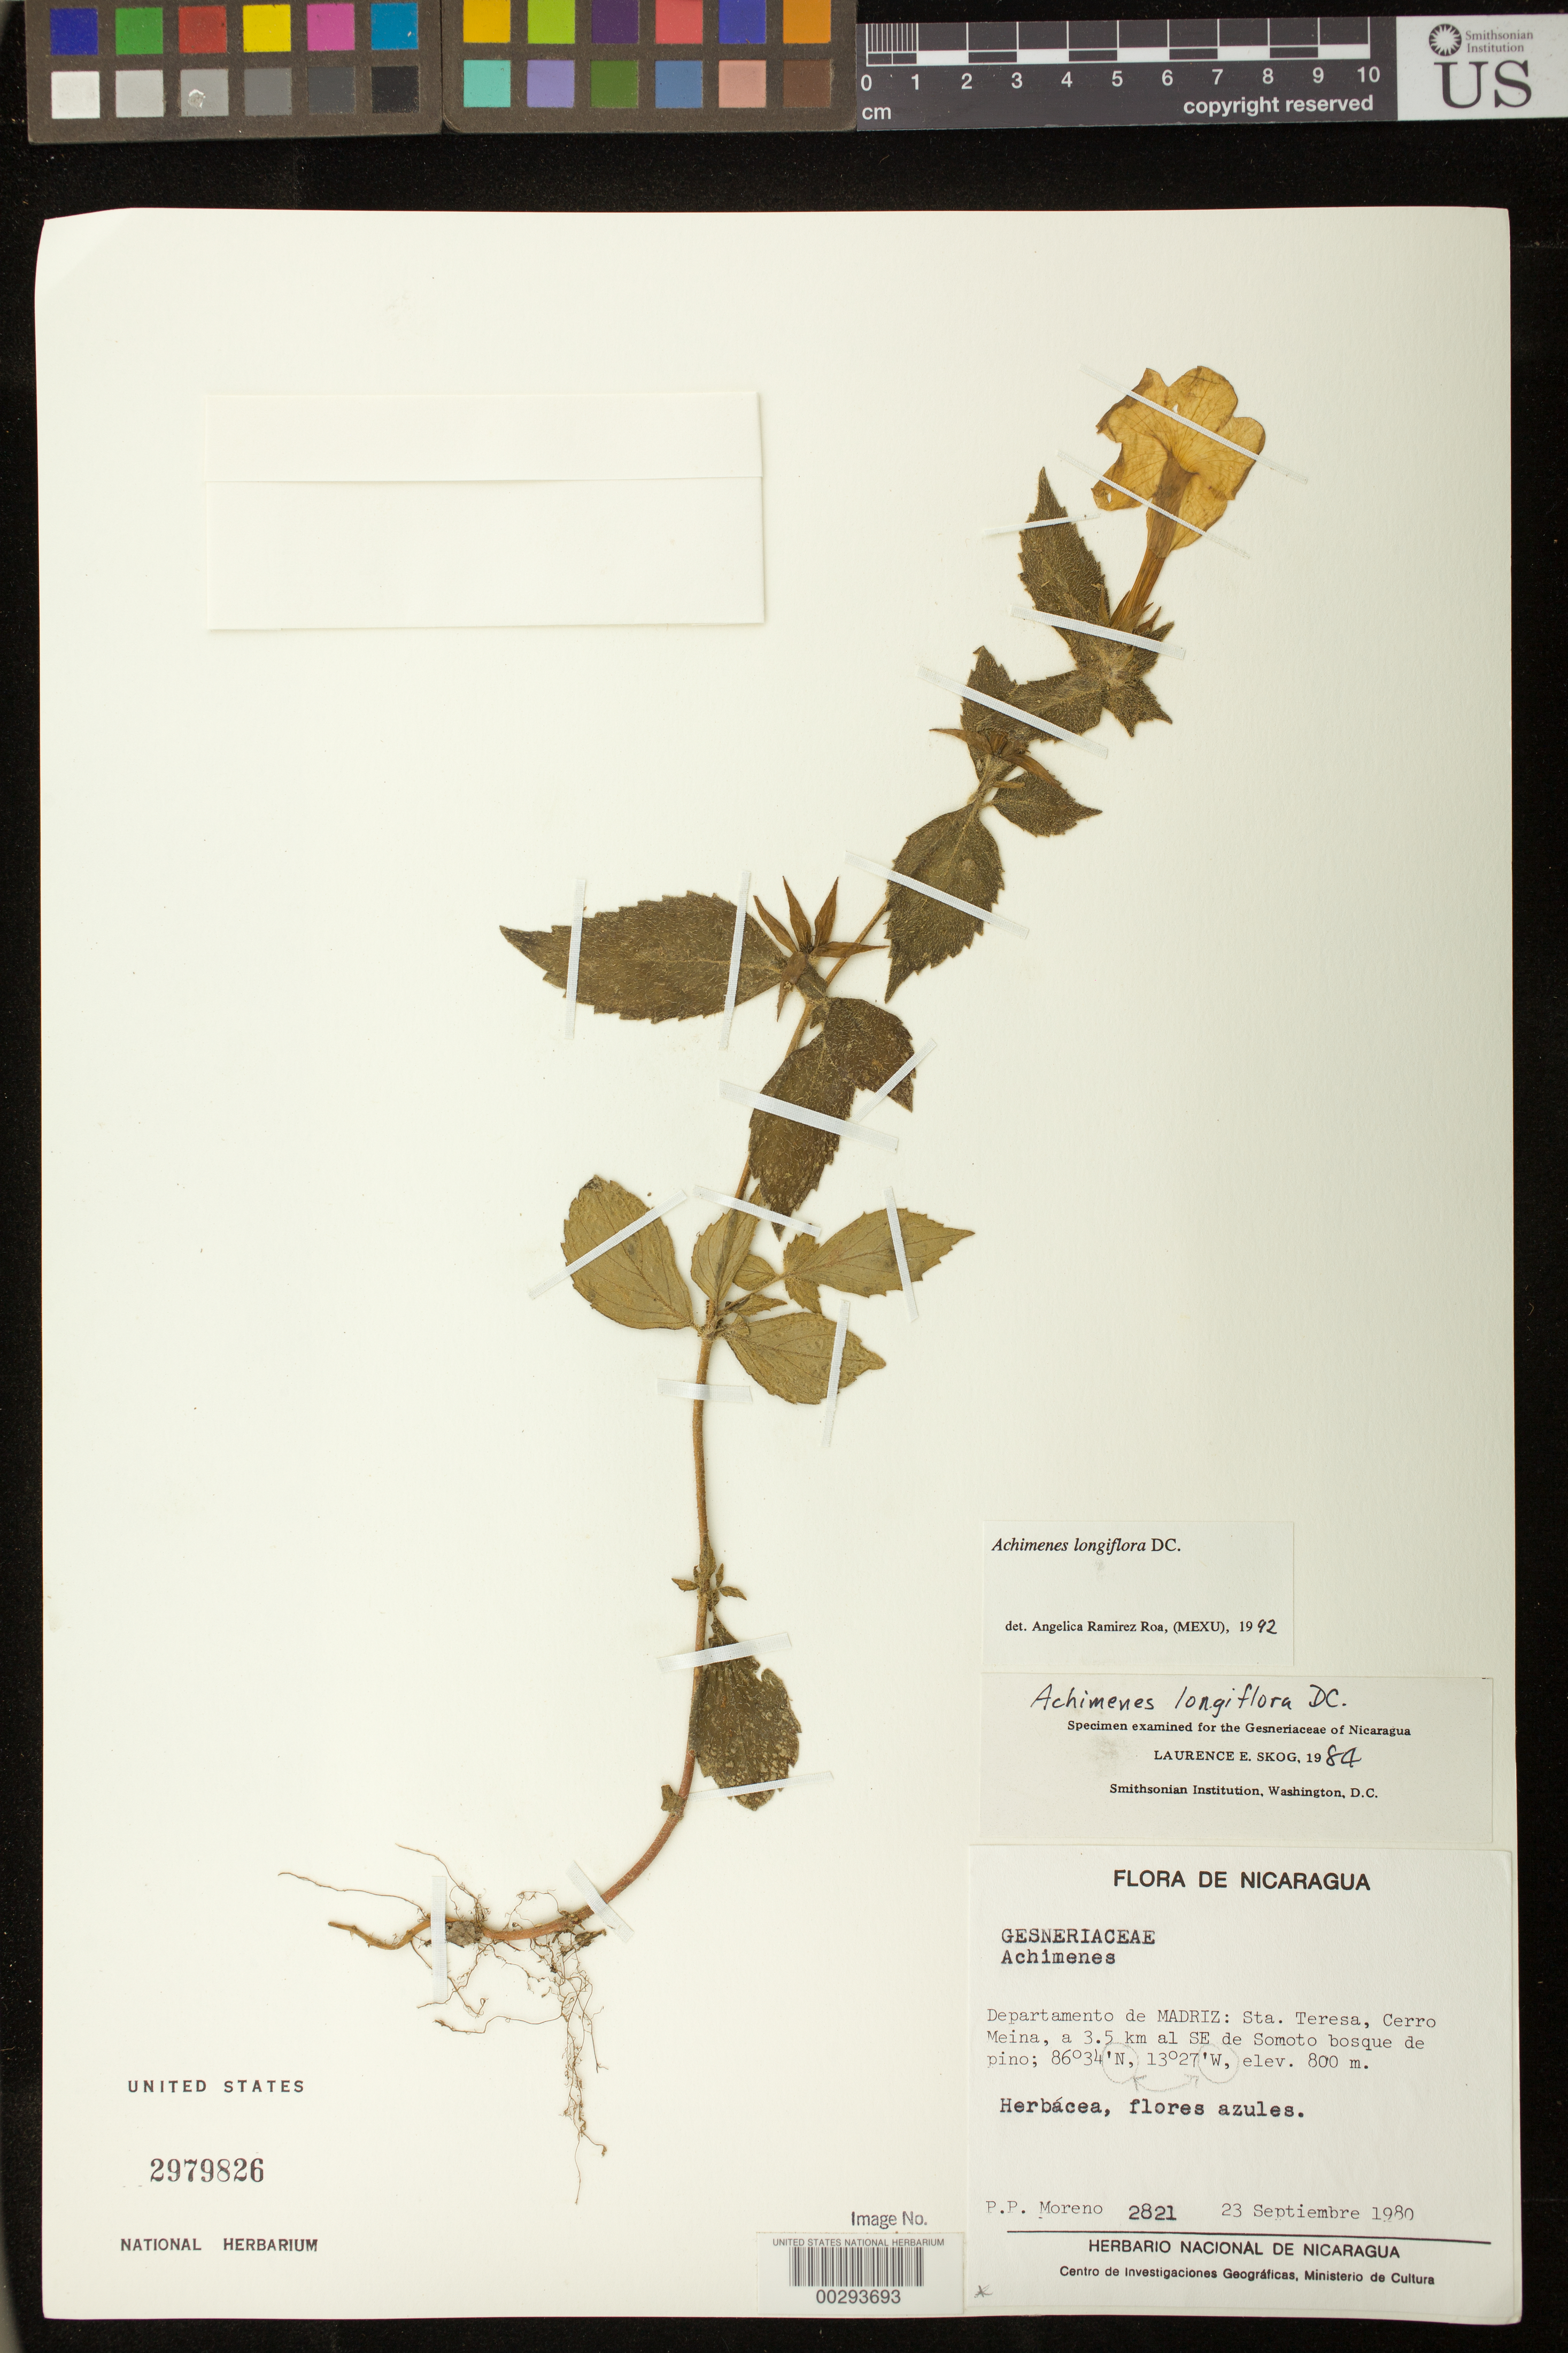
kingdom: Plantae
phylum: Tracheophyta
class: Magnoliopsida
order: Lamiales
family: Gesneriaceae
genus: Achimenes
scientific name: Achimenes longiflora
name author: DC.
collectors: P. Moreno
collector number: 2821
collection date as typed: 23 Sep 1980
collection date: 1980-09-23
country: Nicaragua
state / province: Madriz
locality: Sta Teresa, Cerro Meina, 3.5 km SE of Somoto pine forest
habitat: Pine forest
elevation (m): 800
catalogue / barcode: US 2979826